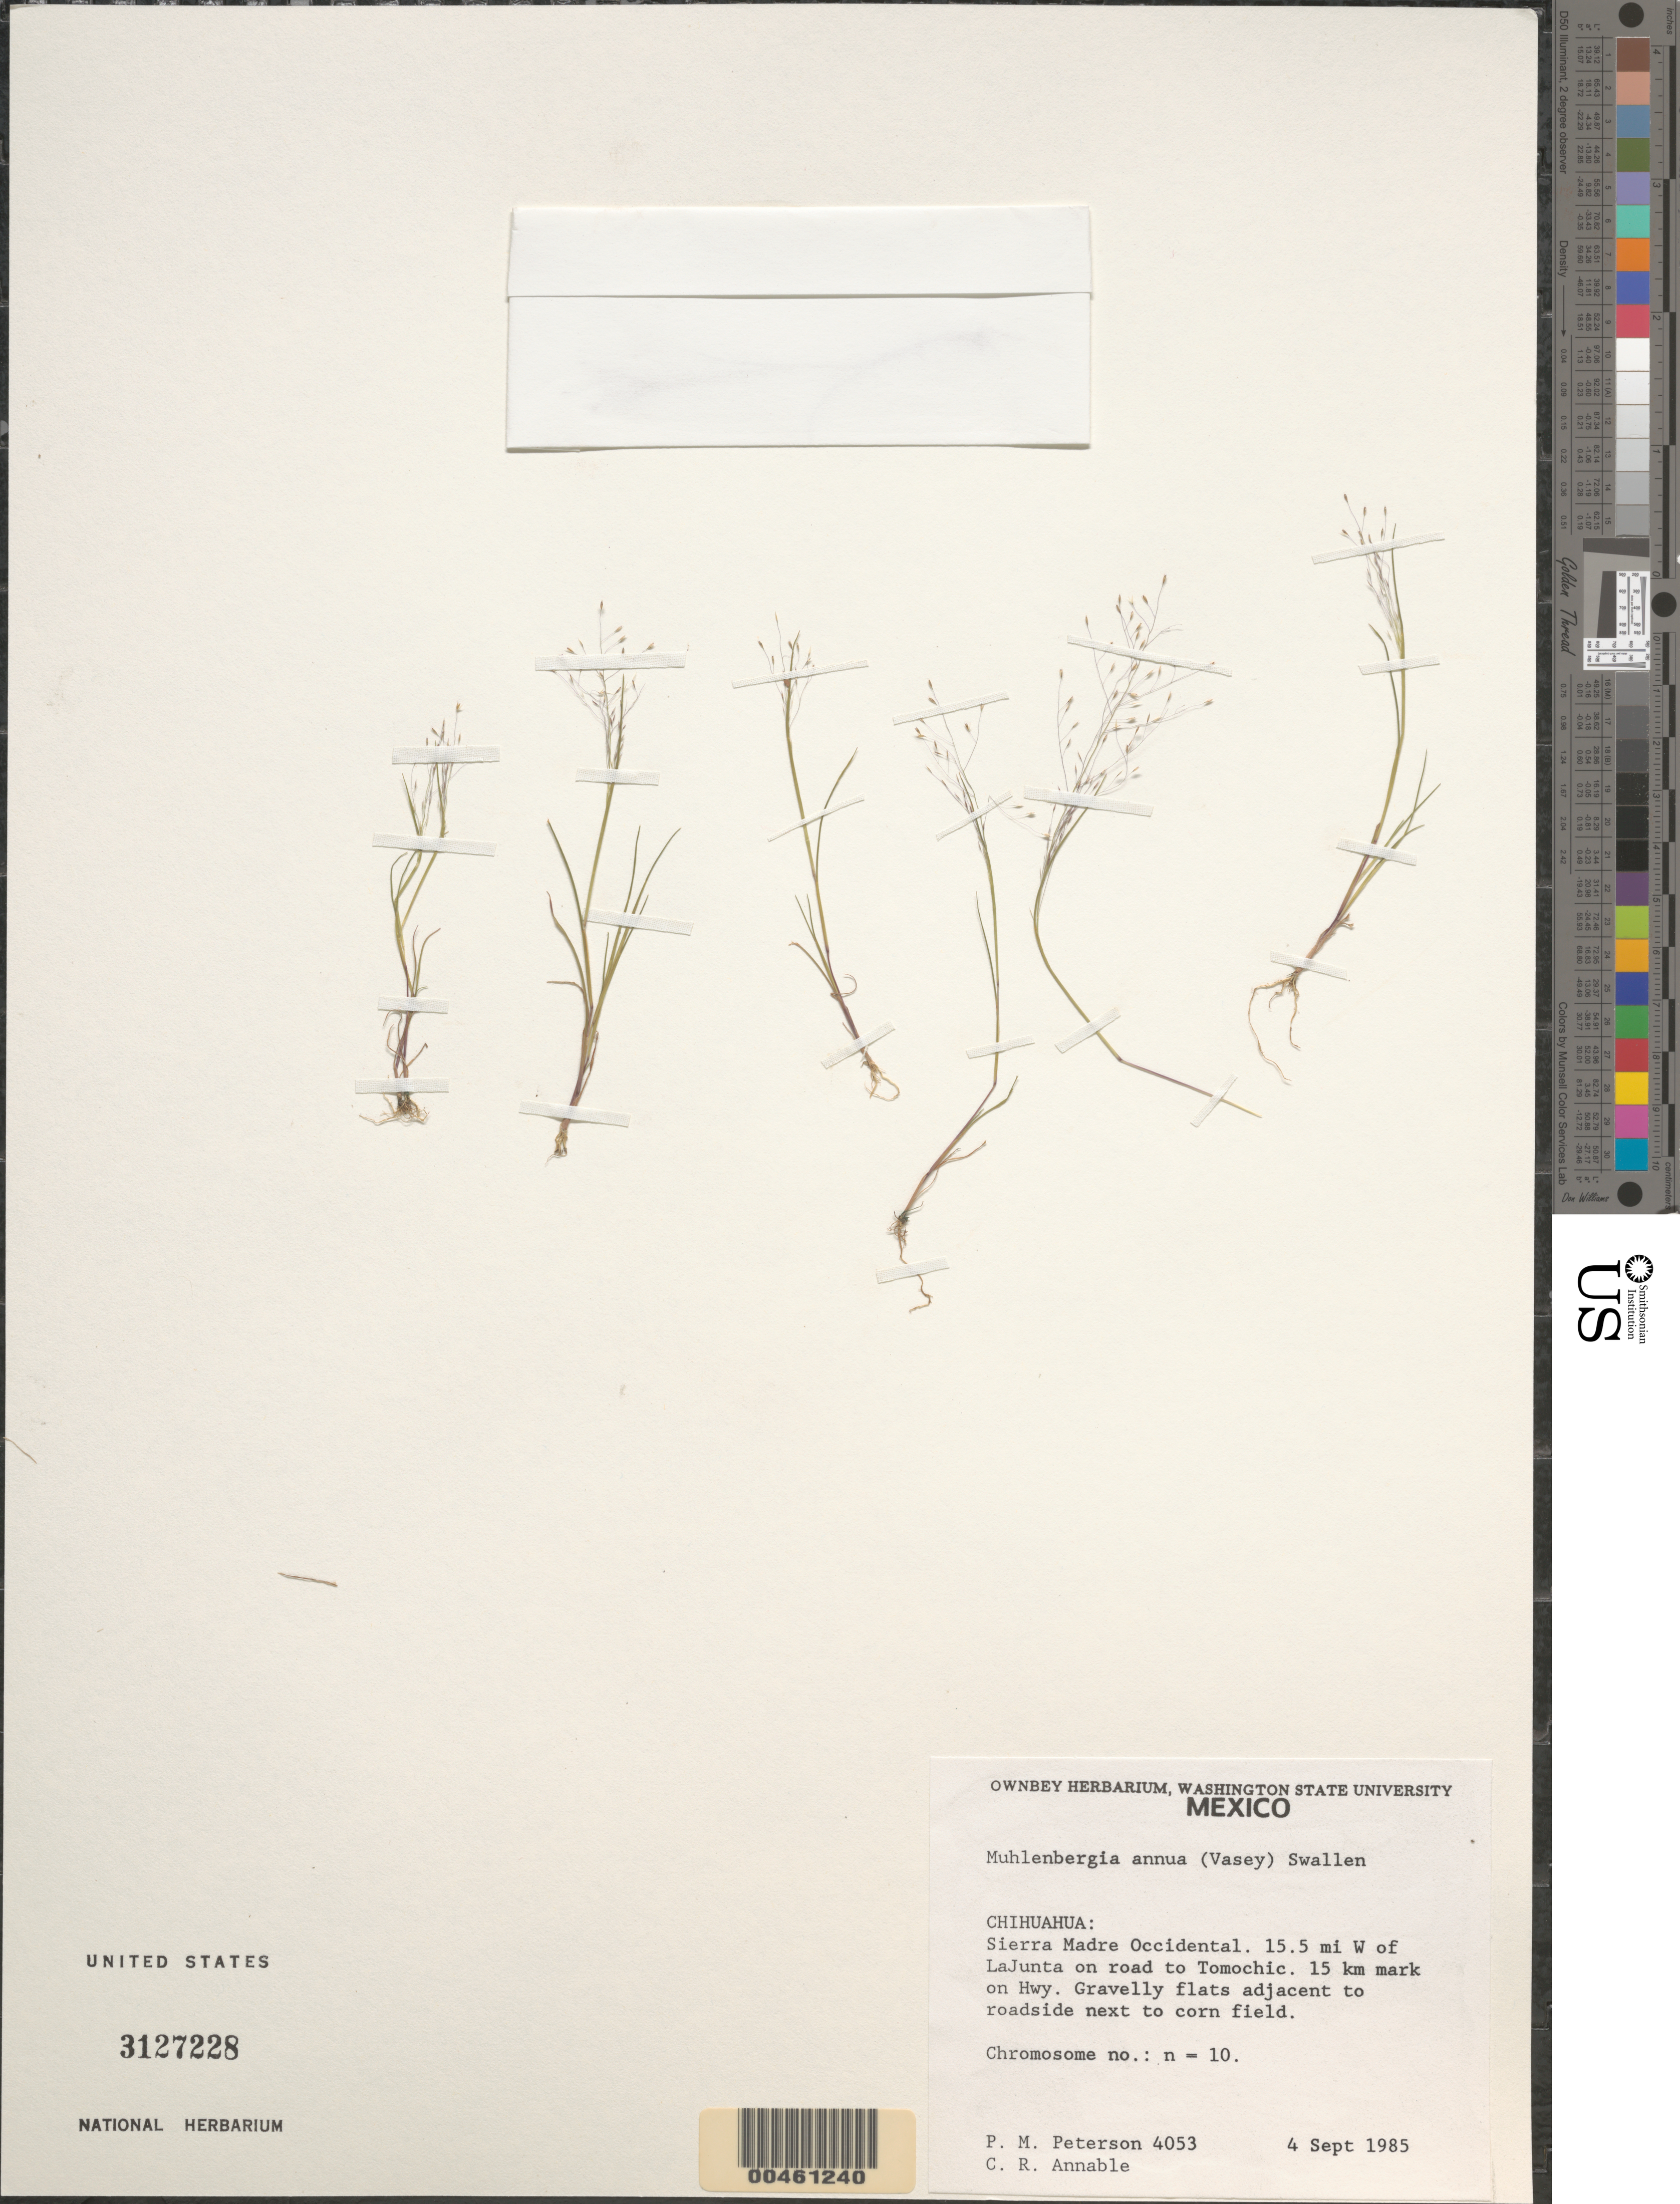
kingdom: Plantae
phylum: Tracheophyta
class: Liliopsida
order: Poales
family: Poaceae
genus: Muhlenbergia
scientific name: Muhlenbergia annua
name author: (Vasey) Swallen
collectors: P. M. Peterson & C. R. Annable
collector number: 04053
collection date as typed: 04 Sep 1985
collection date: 1985-09-04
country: Mexico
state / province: Chihuahua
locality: Sierra Madre Occidental, 15.5 miles W of La Junta on road to Tomochic (25 km mark on hwy).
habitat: Gravelly flats adjacent to roadside, next to corn field. Associated with some Muhlenbergia brevis.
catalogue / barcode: US 3127228